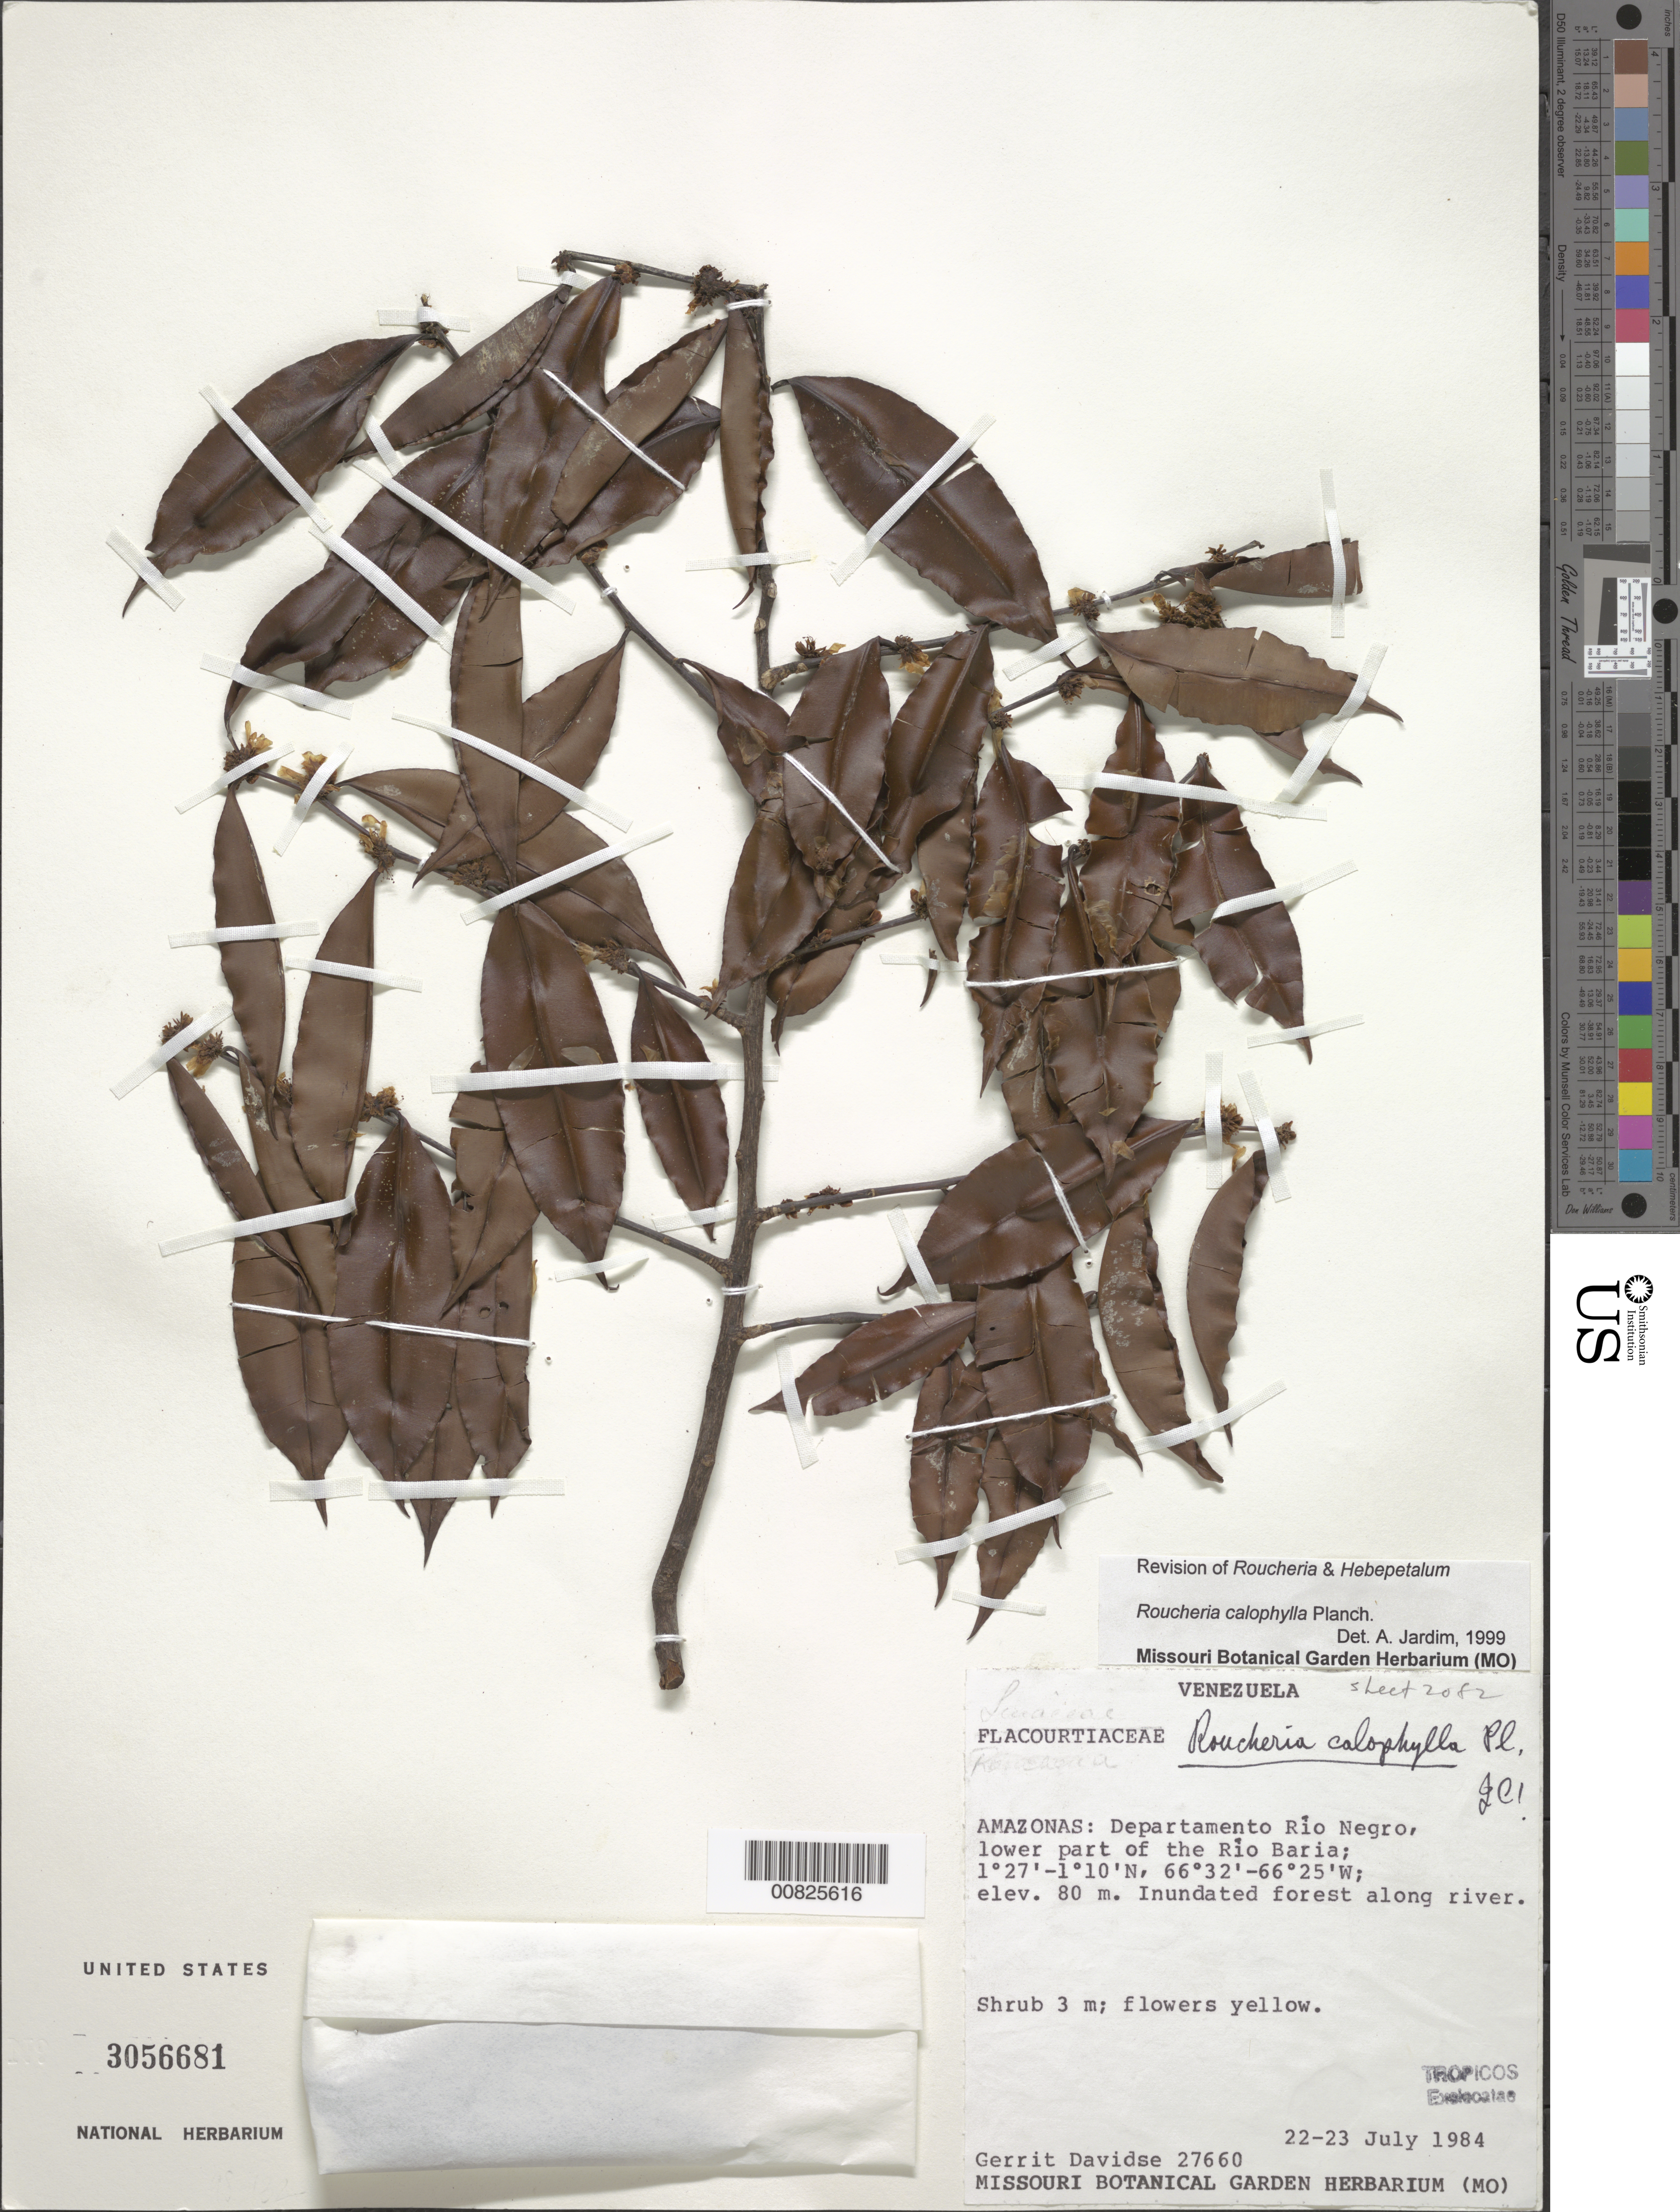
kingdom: Plantae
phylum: Tracheophyta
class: Magnoliopsida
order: Malpighiales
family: Linaceae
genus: Roucheria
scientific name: Roucheria calophylla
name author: Planch.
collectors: G. Davidse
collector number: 27660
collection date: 1984-07-22/1984-07-23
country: Venezuela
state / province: Amazonas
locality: Departamento Río Negro, lower part of the Río Baria. Inundated forest along river.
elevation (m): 80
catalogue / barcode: US 3056681